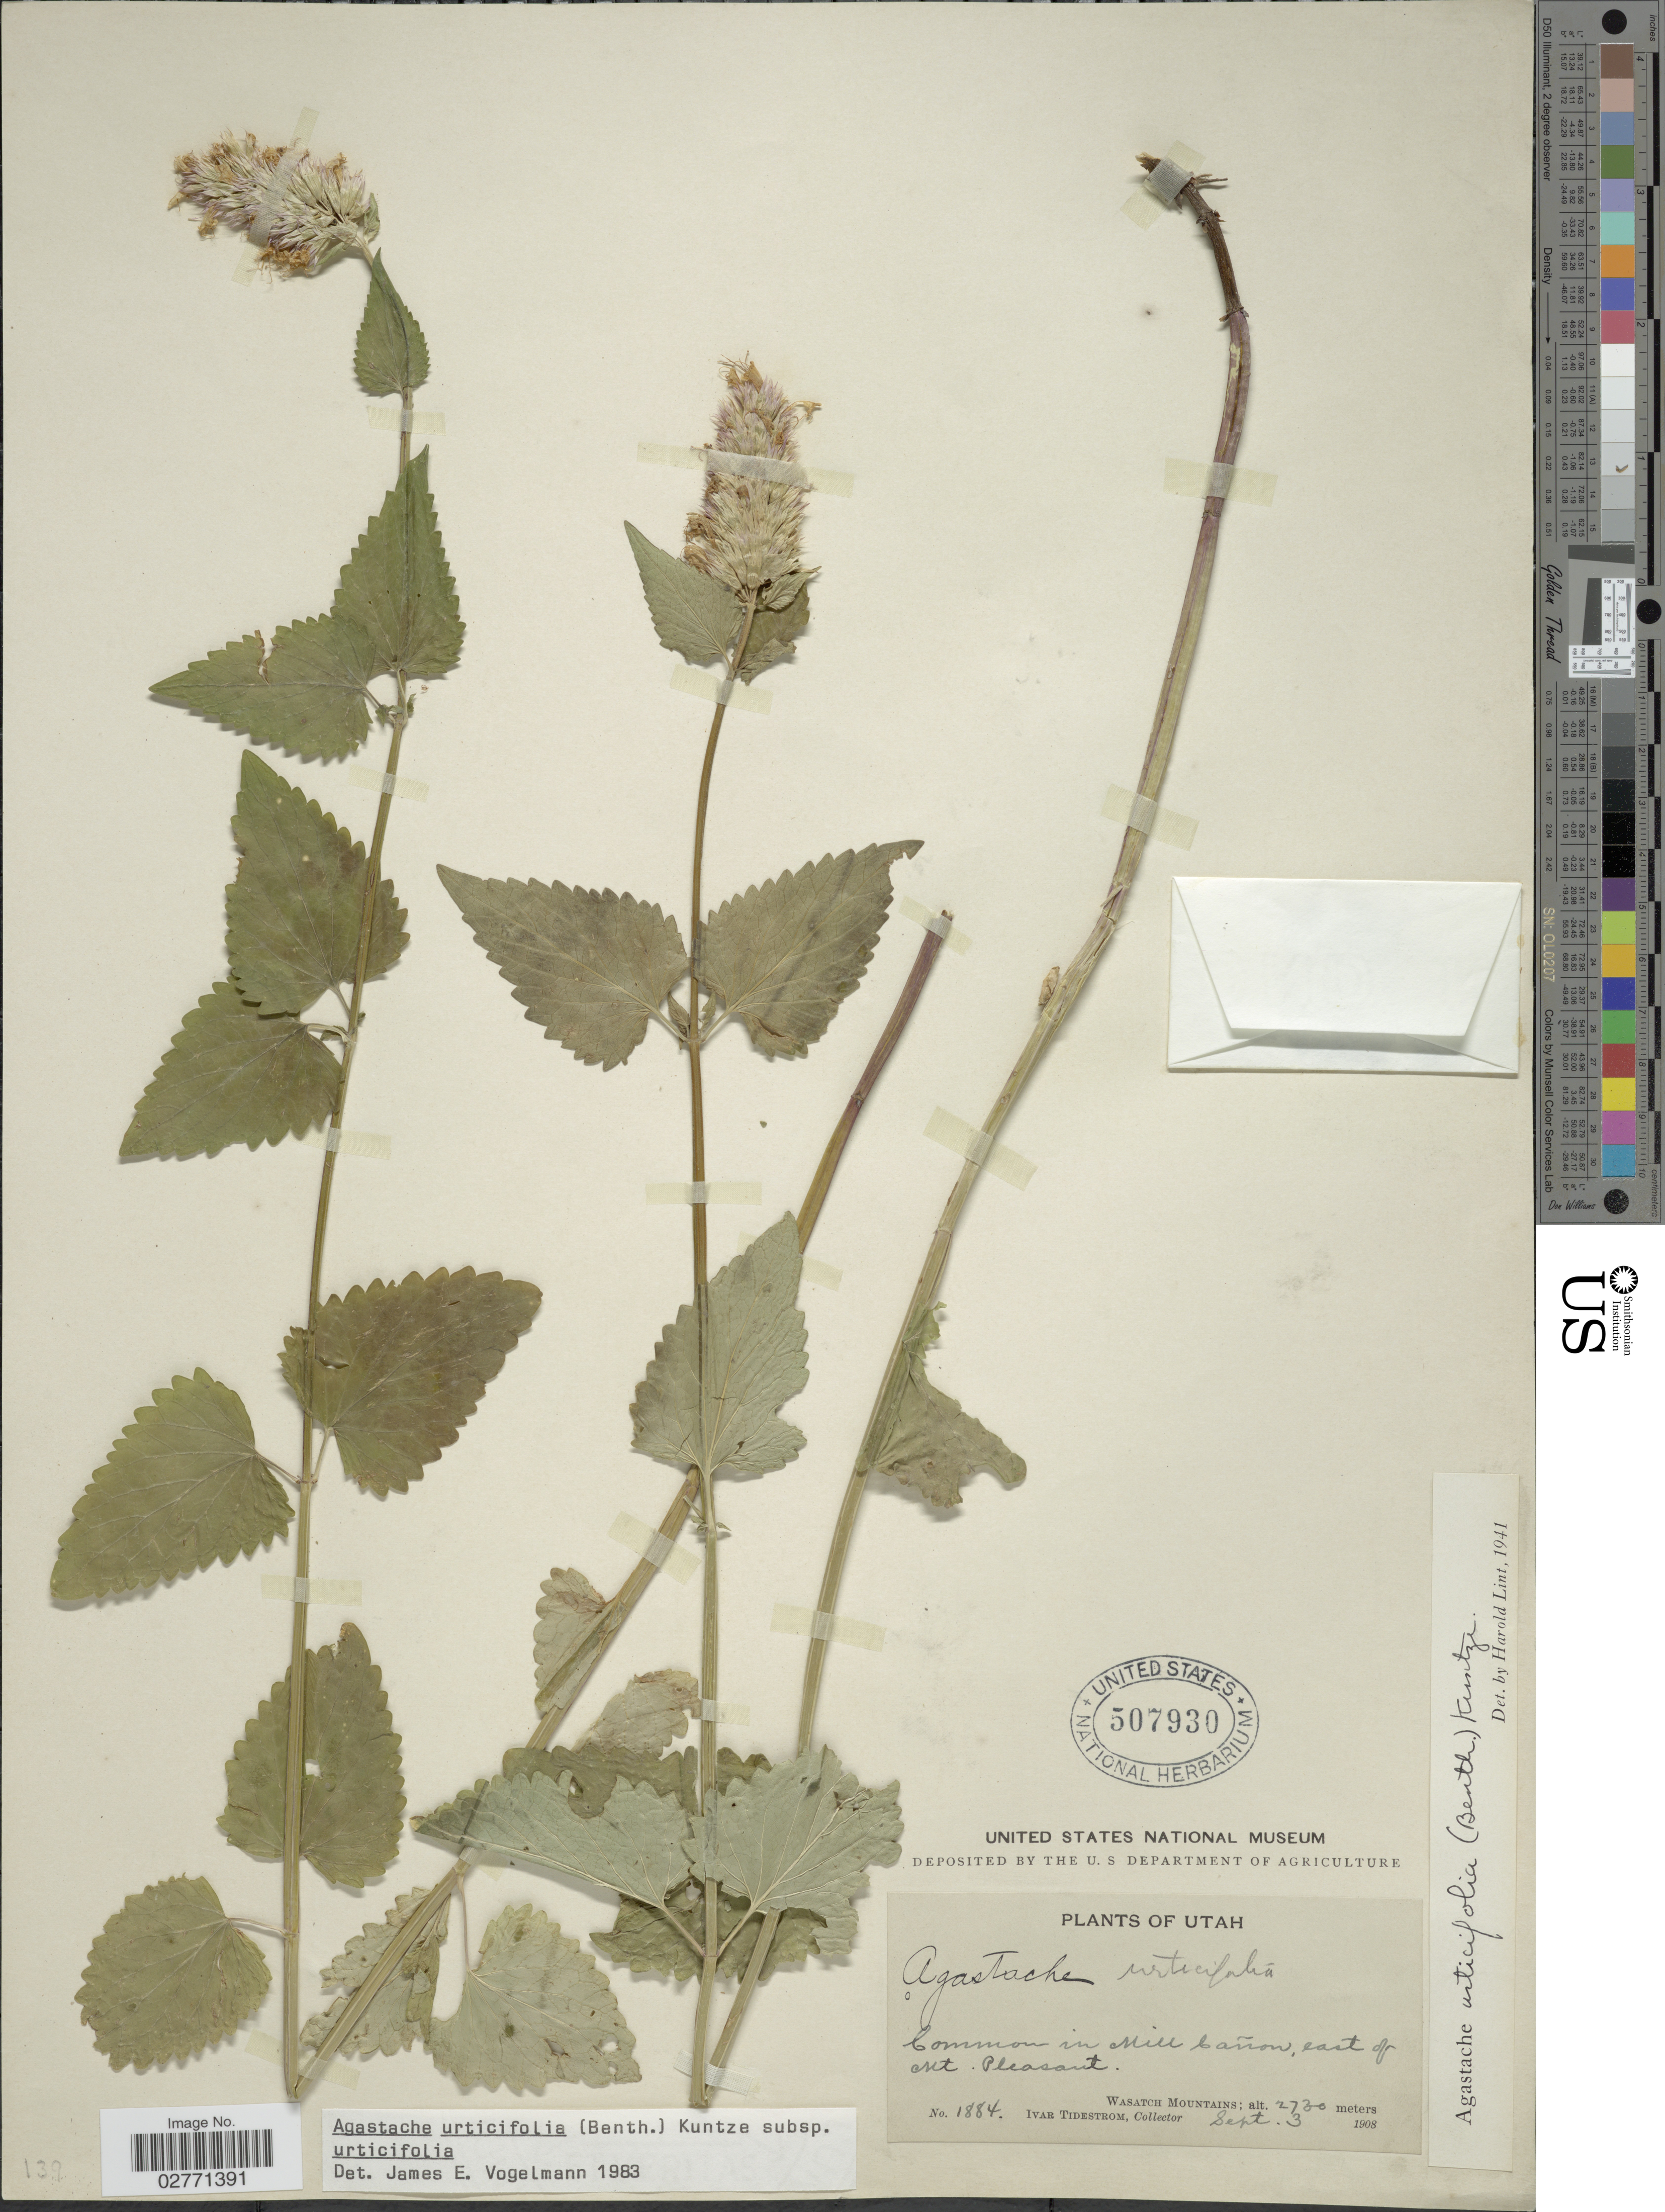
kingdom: Plantae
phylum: Tracheophyta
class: Magnoliopsida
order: Lamiales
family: Lamiaceae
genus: Agastache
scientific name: Agastache urticifolia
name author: (Benth.) Kuntze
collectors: I. F. Tidestrom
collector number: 1884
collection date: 1908-09-03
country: United States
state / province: Utah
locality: Mill Cañon, east of Mt. Pleasant. Wasatch Mountains.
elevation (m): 2730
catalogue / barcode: US 507930